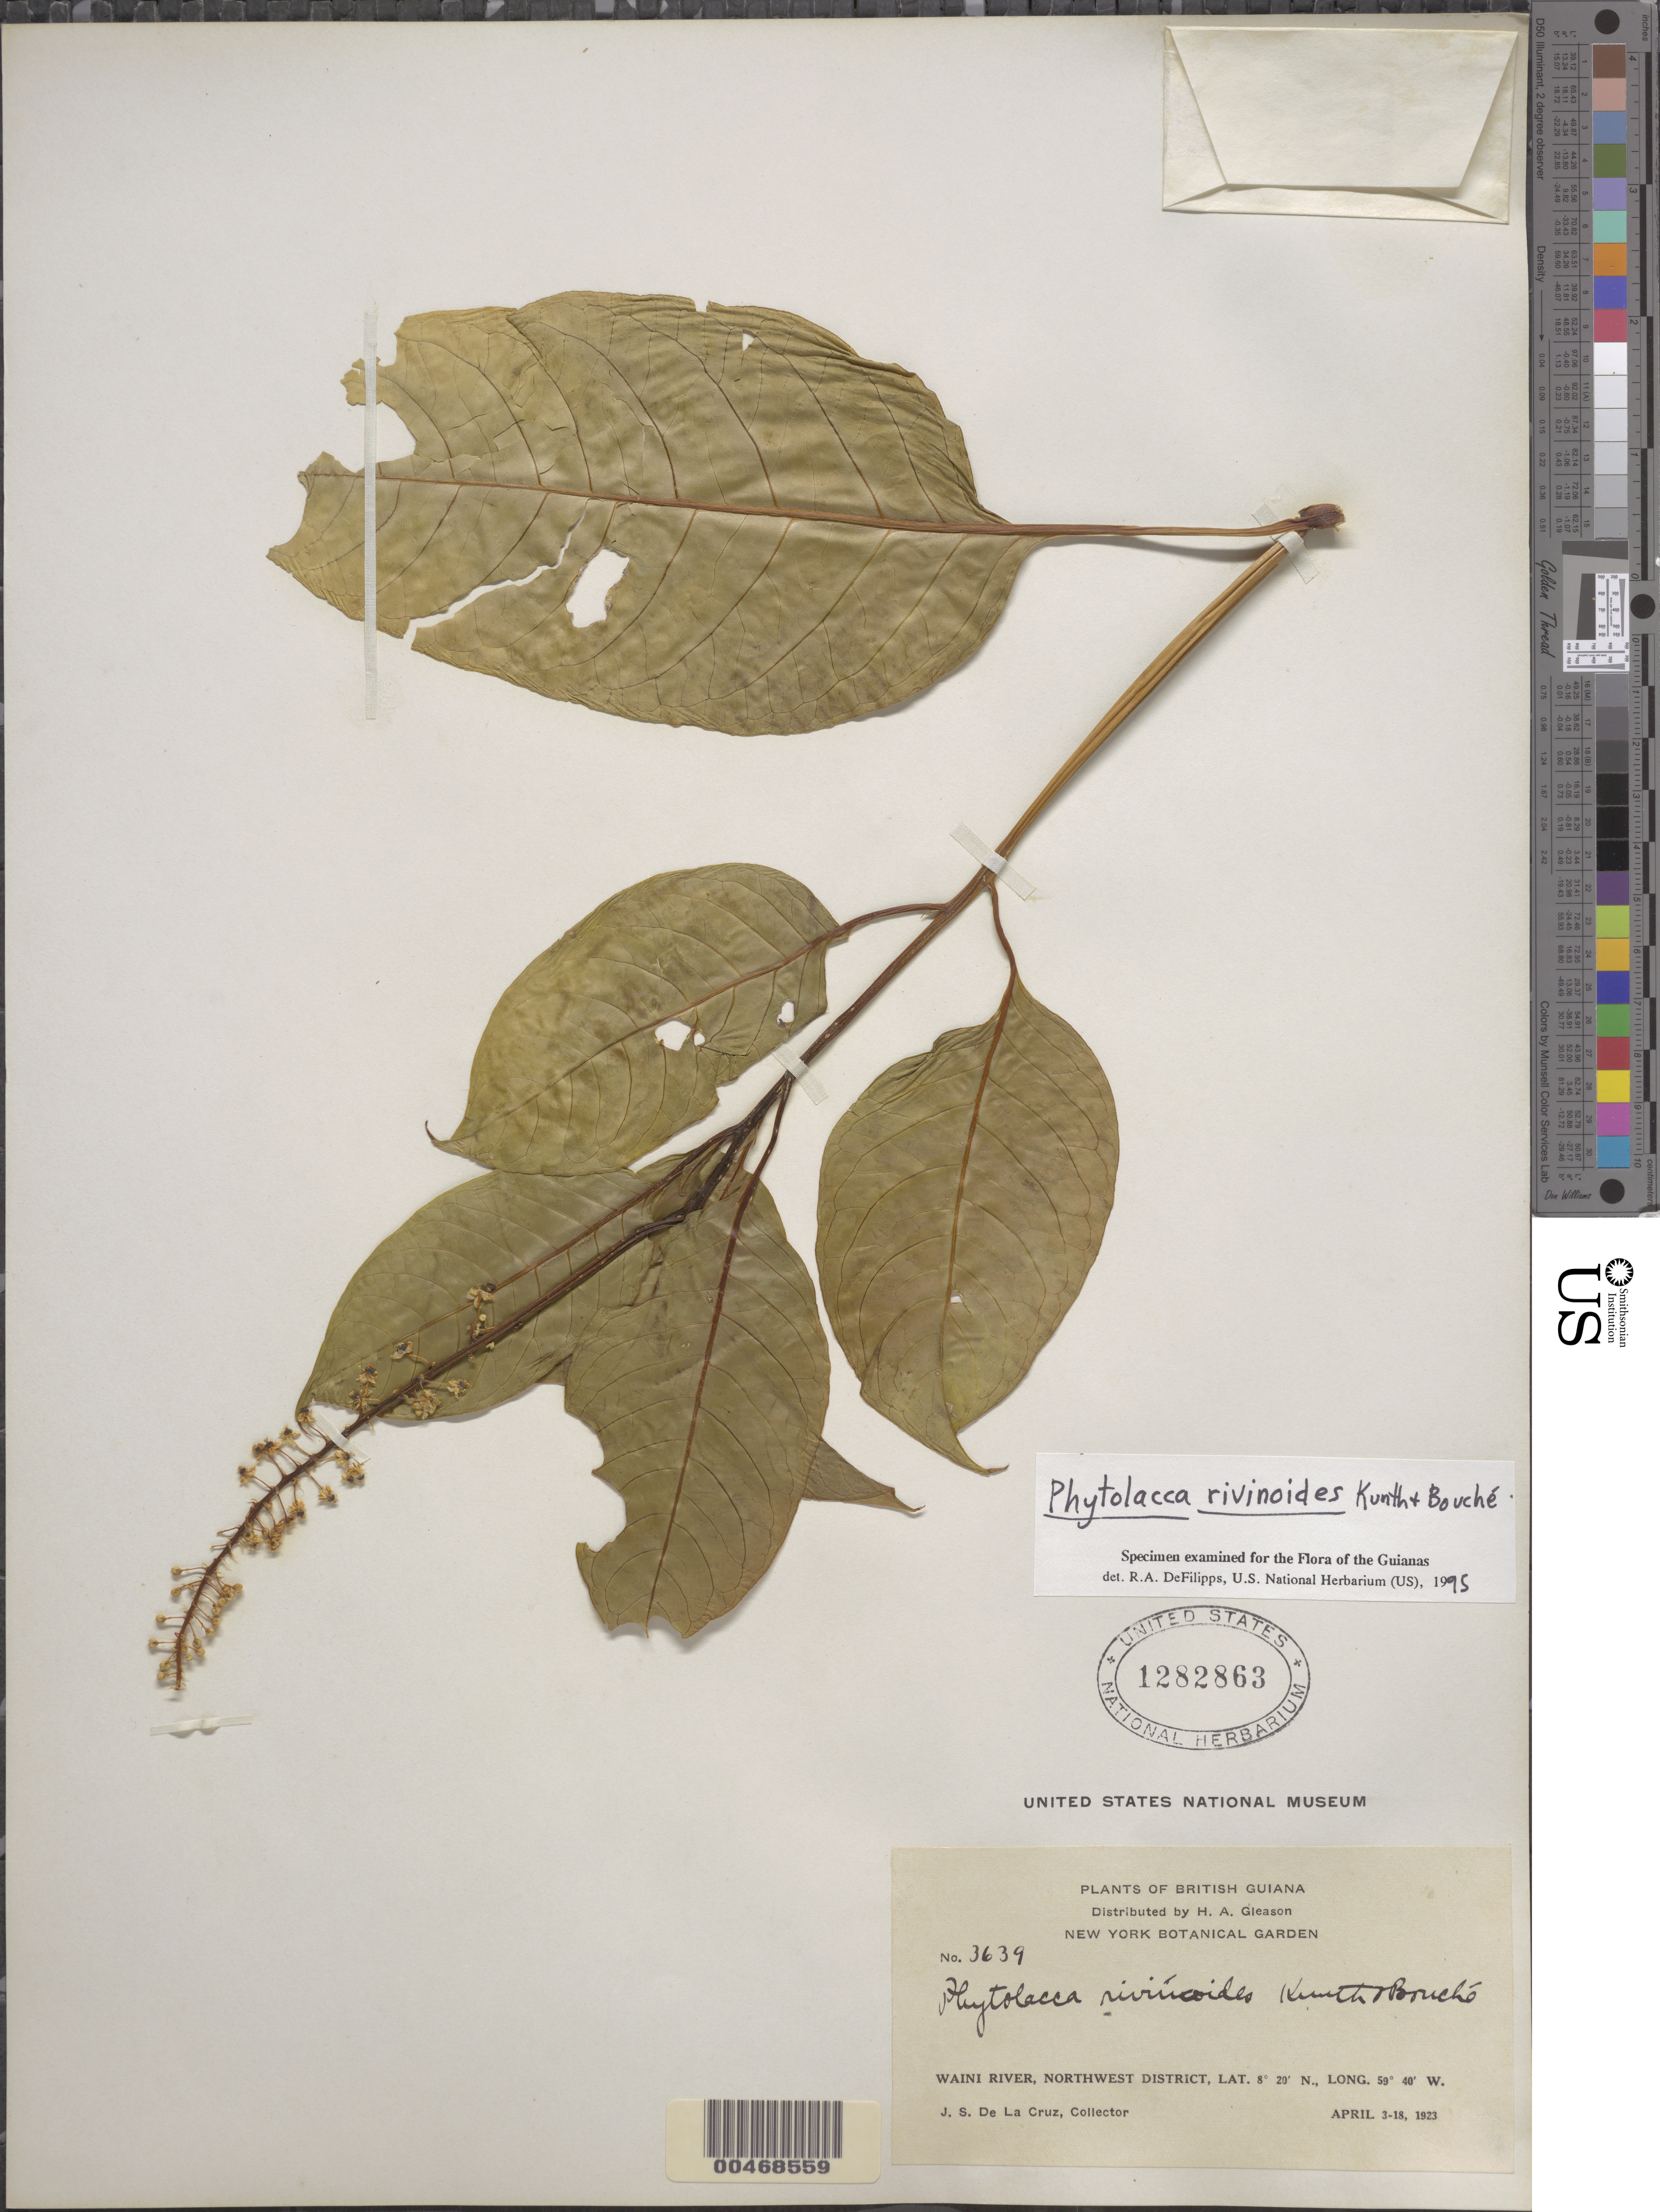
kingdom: Plantae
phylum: Tracheophyta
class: Magnoliopsida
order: Caryophyllales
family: Phytolaccaceae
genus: Phytolacca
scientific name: Phytolacca rivinoides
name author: Kunth & C.D. Bouché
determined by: DeFilipps, R. A.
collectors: J. S. de la Cruz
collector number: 3639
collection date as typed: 03 Apr 1923 to 18 Apr 1923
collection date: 1923-04-03/1923-04-18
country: Guyana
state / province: Barima-Waini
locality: Waini River. [In former North West Region.]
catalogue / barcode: US 1282863